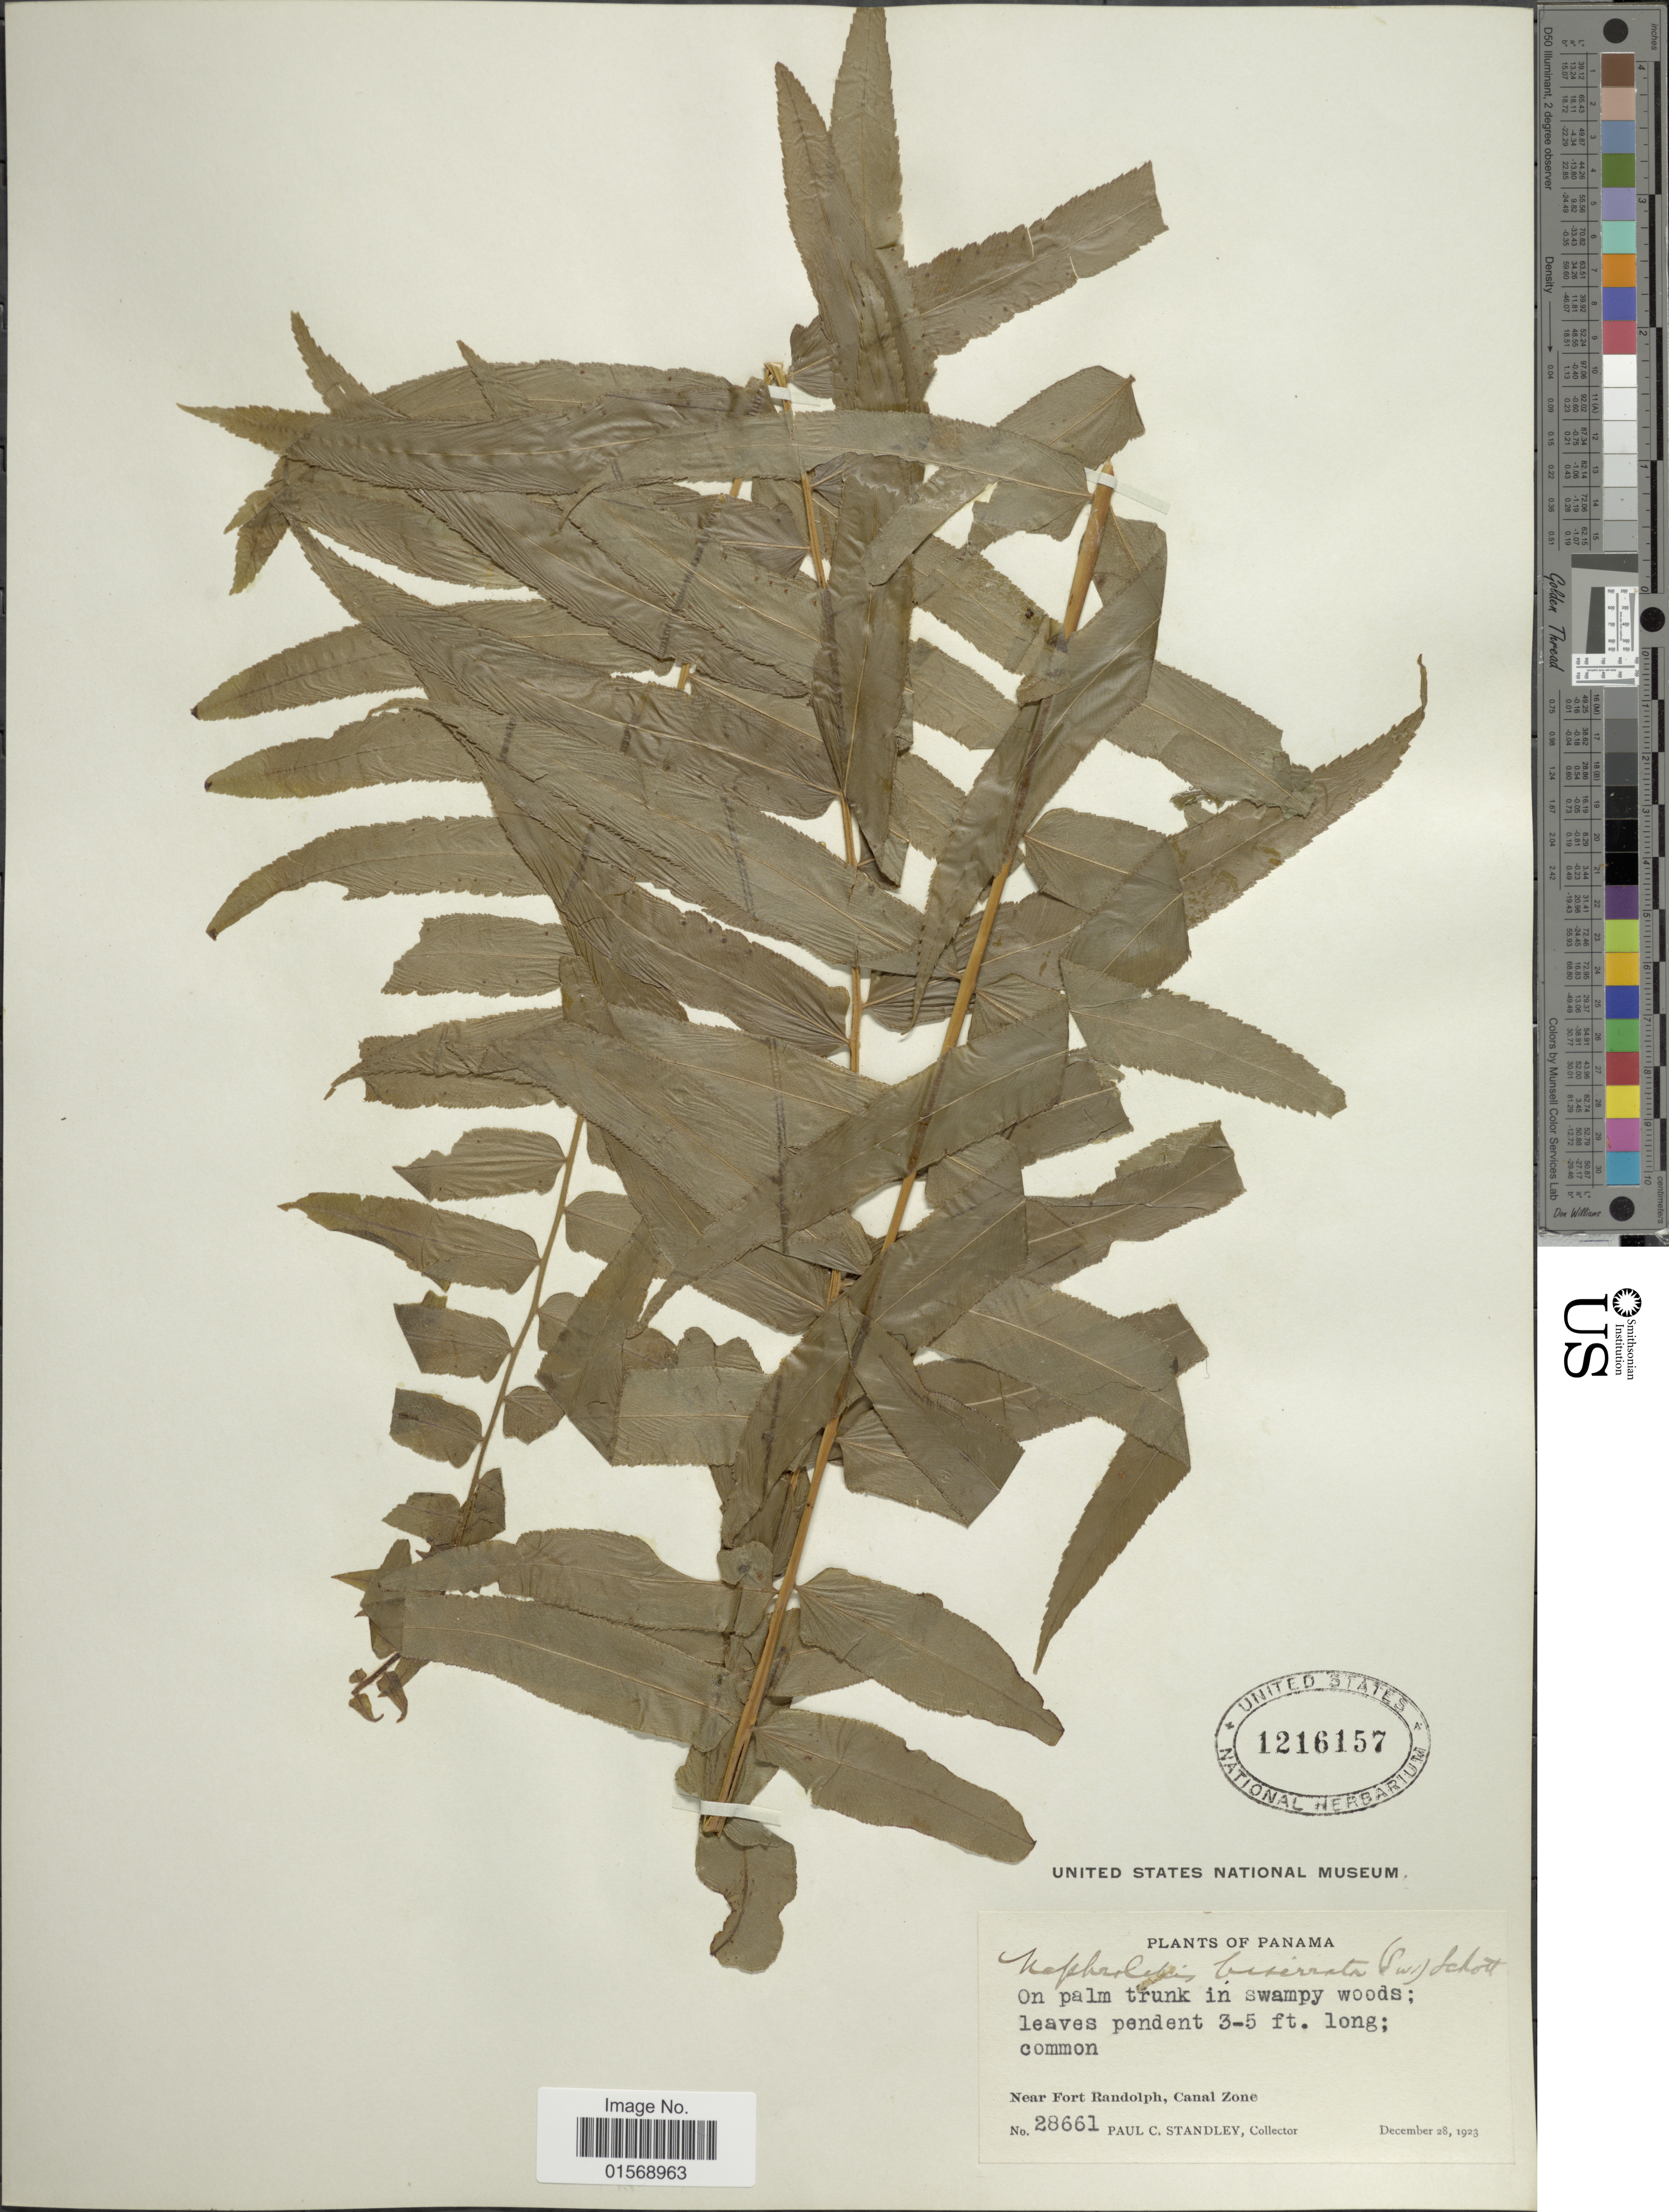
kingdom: Plantae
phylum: Tracheophyta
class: Polypodiopsida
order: Polypodiales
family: Nephrolepidaceae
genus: Nephrolepis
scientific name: Nephrolepis biserrata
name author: (Sw.) Schott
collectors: P. C. Standley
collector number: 28661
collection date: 1923-12-28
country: Panama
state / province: Colón / Panamá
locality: Panama, Near Fort Randolph, Canal Zone.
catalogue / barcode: US 1216157